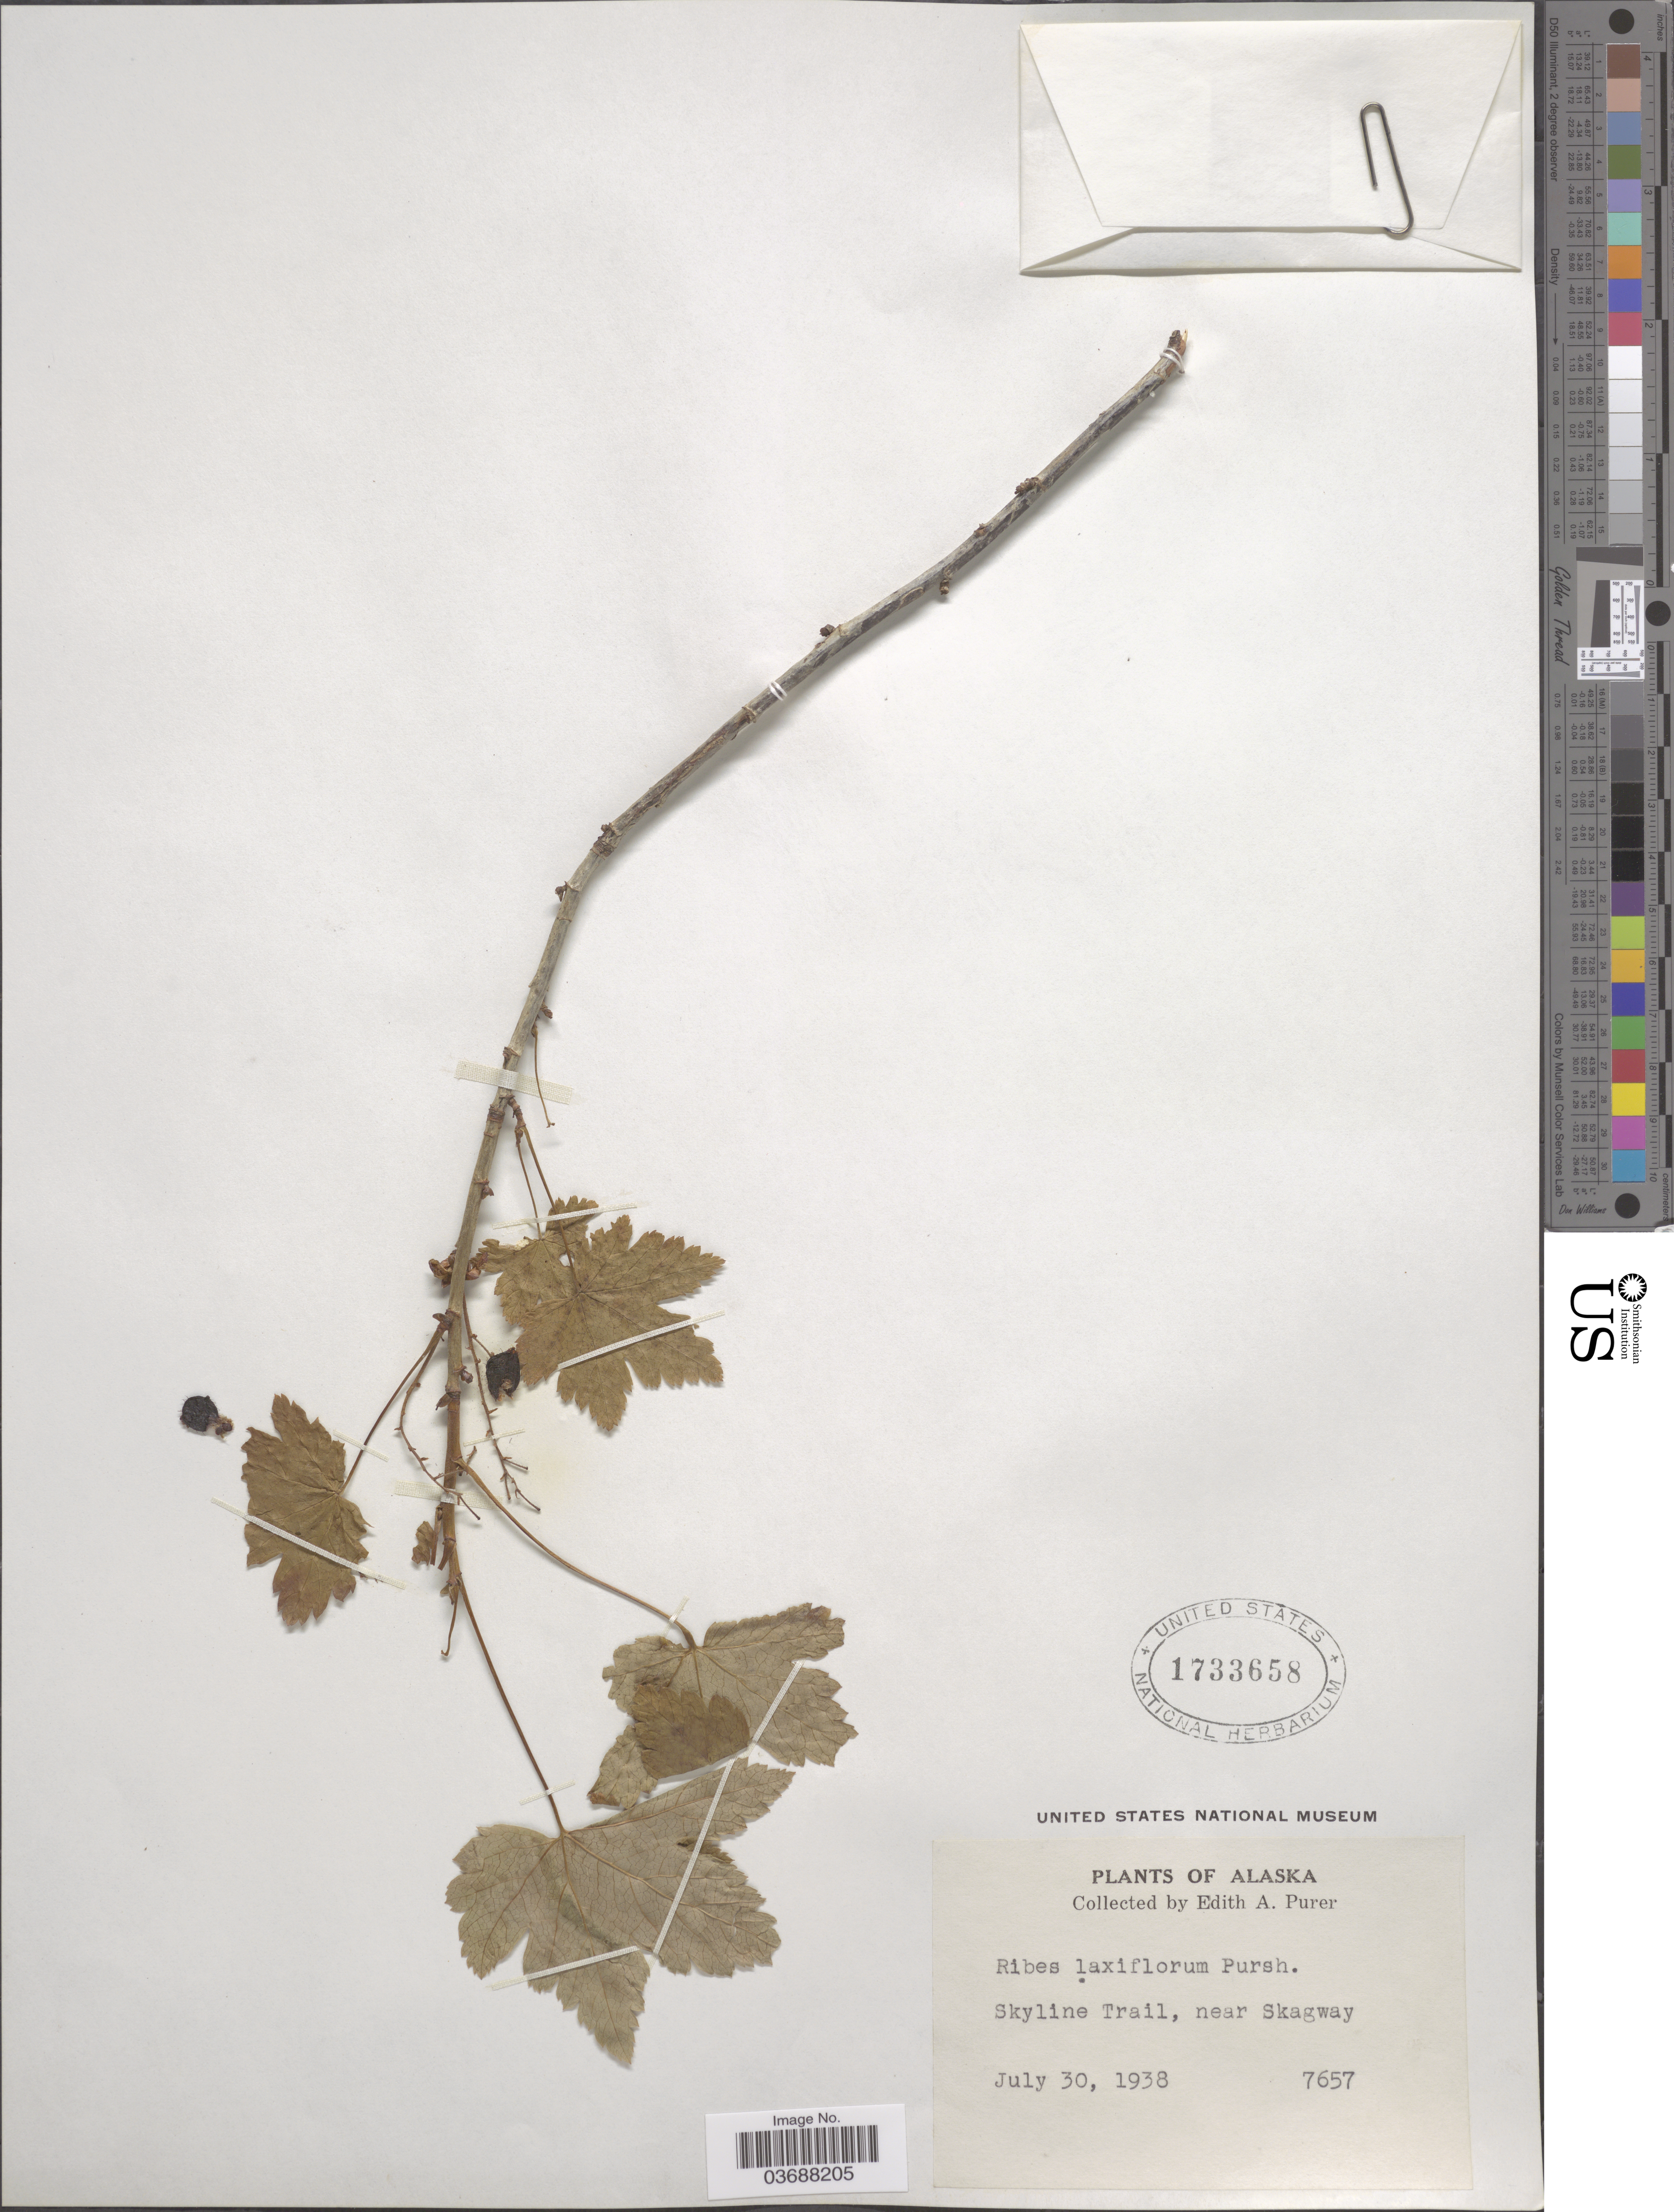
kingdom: Plantae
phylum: Tracheophyta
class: Magnoliopsida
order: Saxifragales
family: Grossulariaceae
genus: Ribes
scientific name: Ribes laxiflorum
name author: Pursh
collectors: E. Purer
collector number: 7657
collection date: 1938-07-30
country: United States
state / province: Alaska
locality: Skyline Trail, near Skagway.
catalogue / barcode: US 1733658